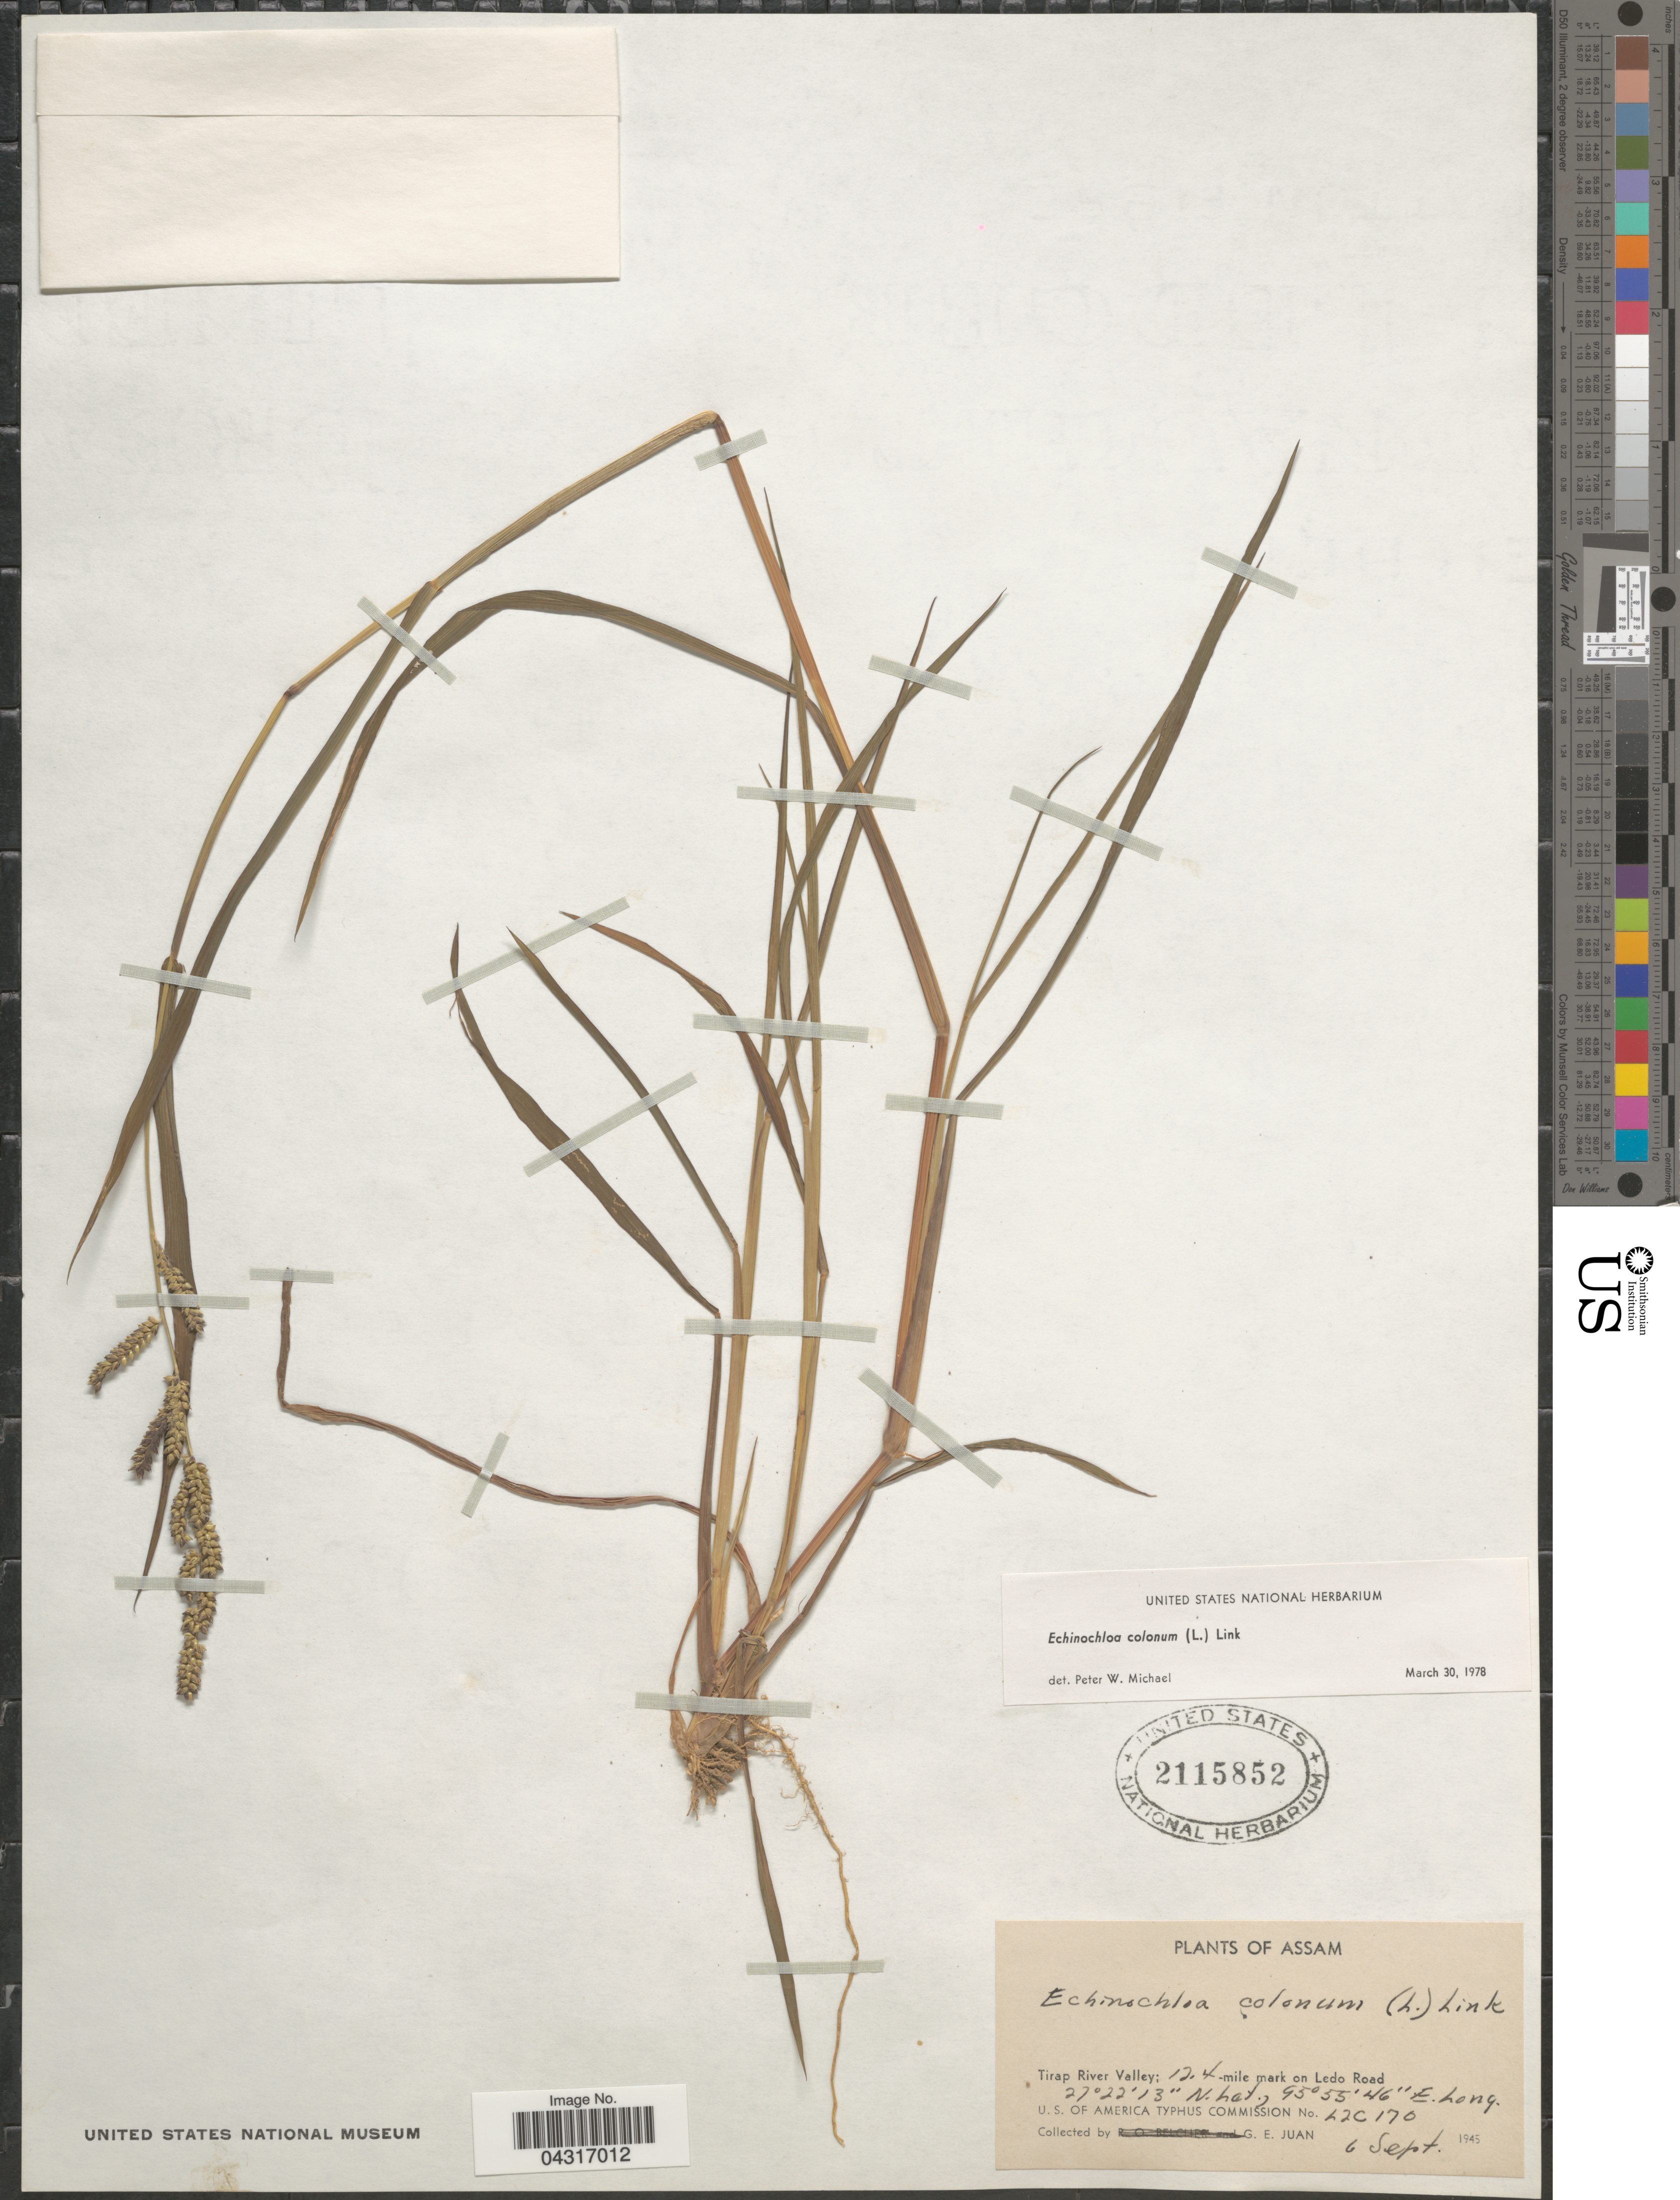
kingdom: Plantae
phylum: Tracheophyta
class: Liliopsida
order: Poales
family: Poaceae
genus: Echinochloa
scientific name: Echinochloa colona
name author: (L.) Link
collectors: G. Juan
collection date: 1945-09-06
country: India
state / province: Assam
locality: Tirap River Valley; 12.4 mile mark on Ledo Road.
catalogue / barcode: US 2115852